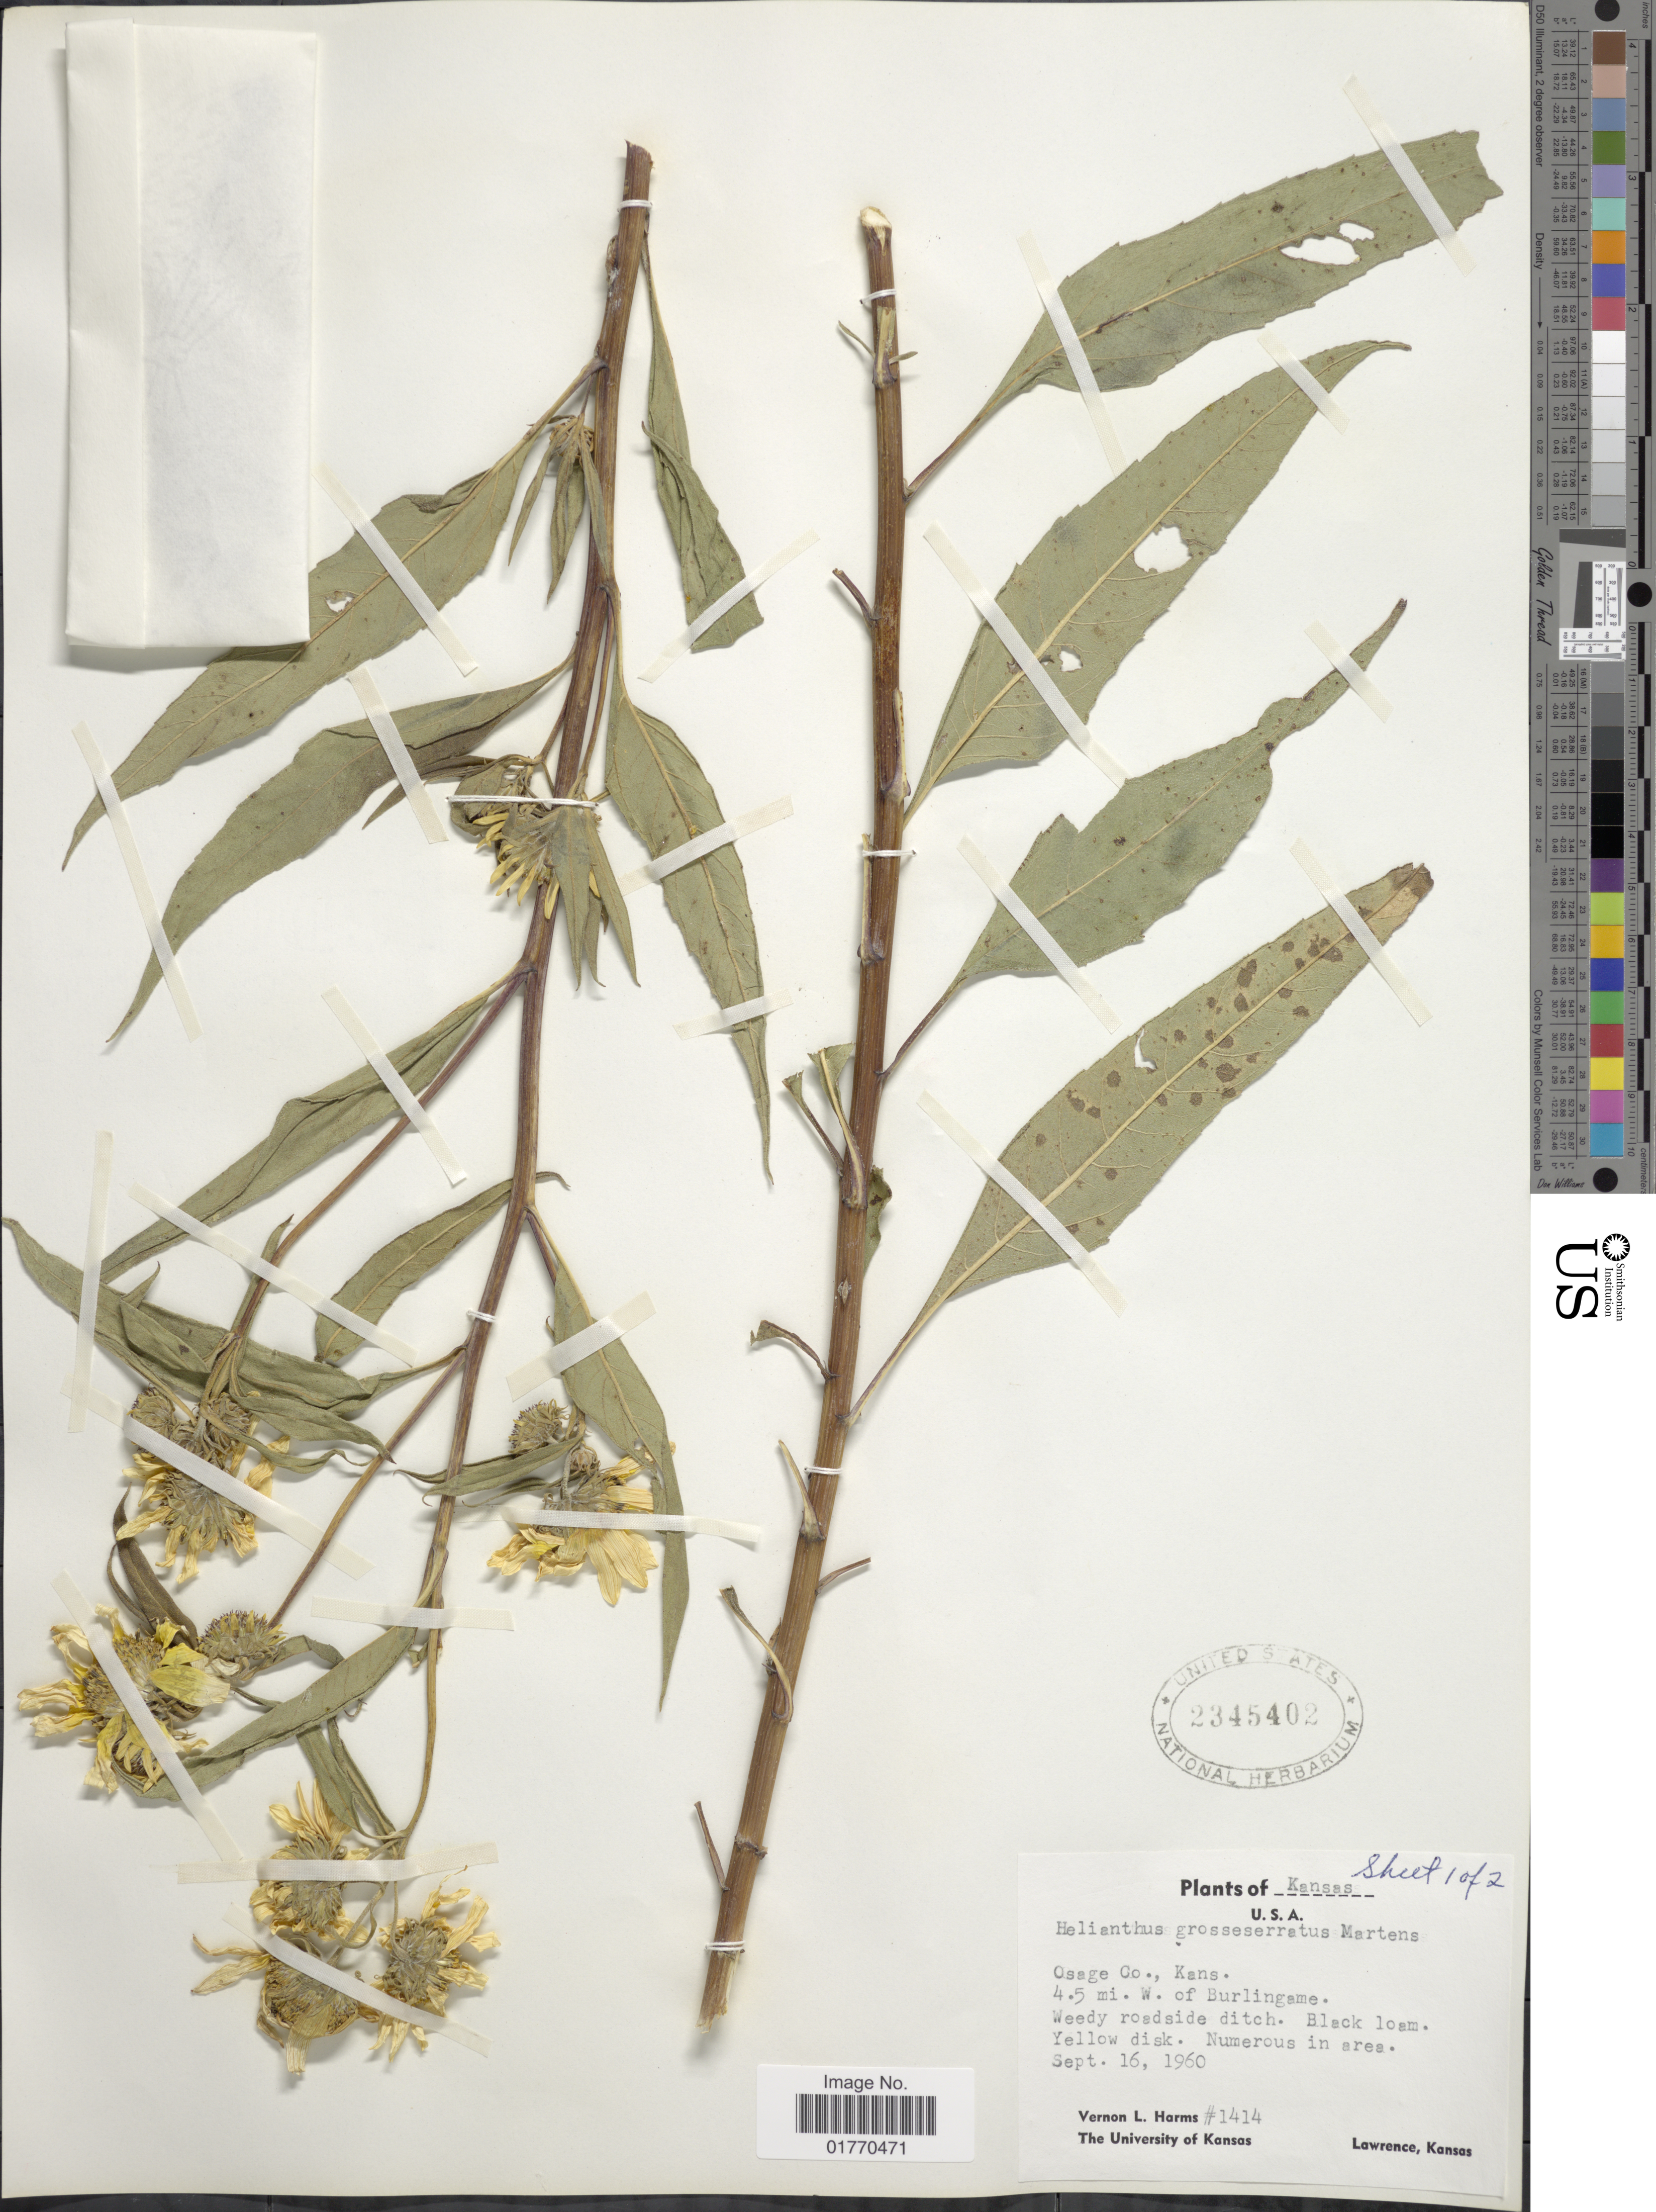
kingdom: Plantae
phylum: Tracheophyta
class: Magnoliopsida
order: Asterales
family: Asteraceae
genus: Helianthus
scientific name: Helianthus grosseserratus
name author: M. Martens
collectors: V. Harms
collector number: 1414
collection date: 1960-09-16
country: United States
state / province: Kansas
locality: Osage Co., Kans. 4.5 mi. W of Burlingame, Lawrence, Kansas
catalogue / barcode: US 2345402